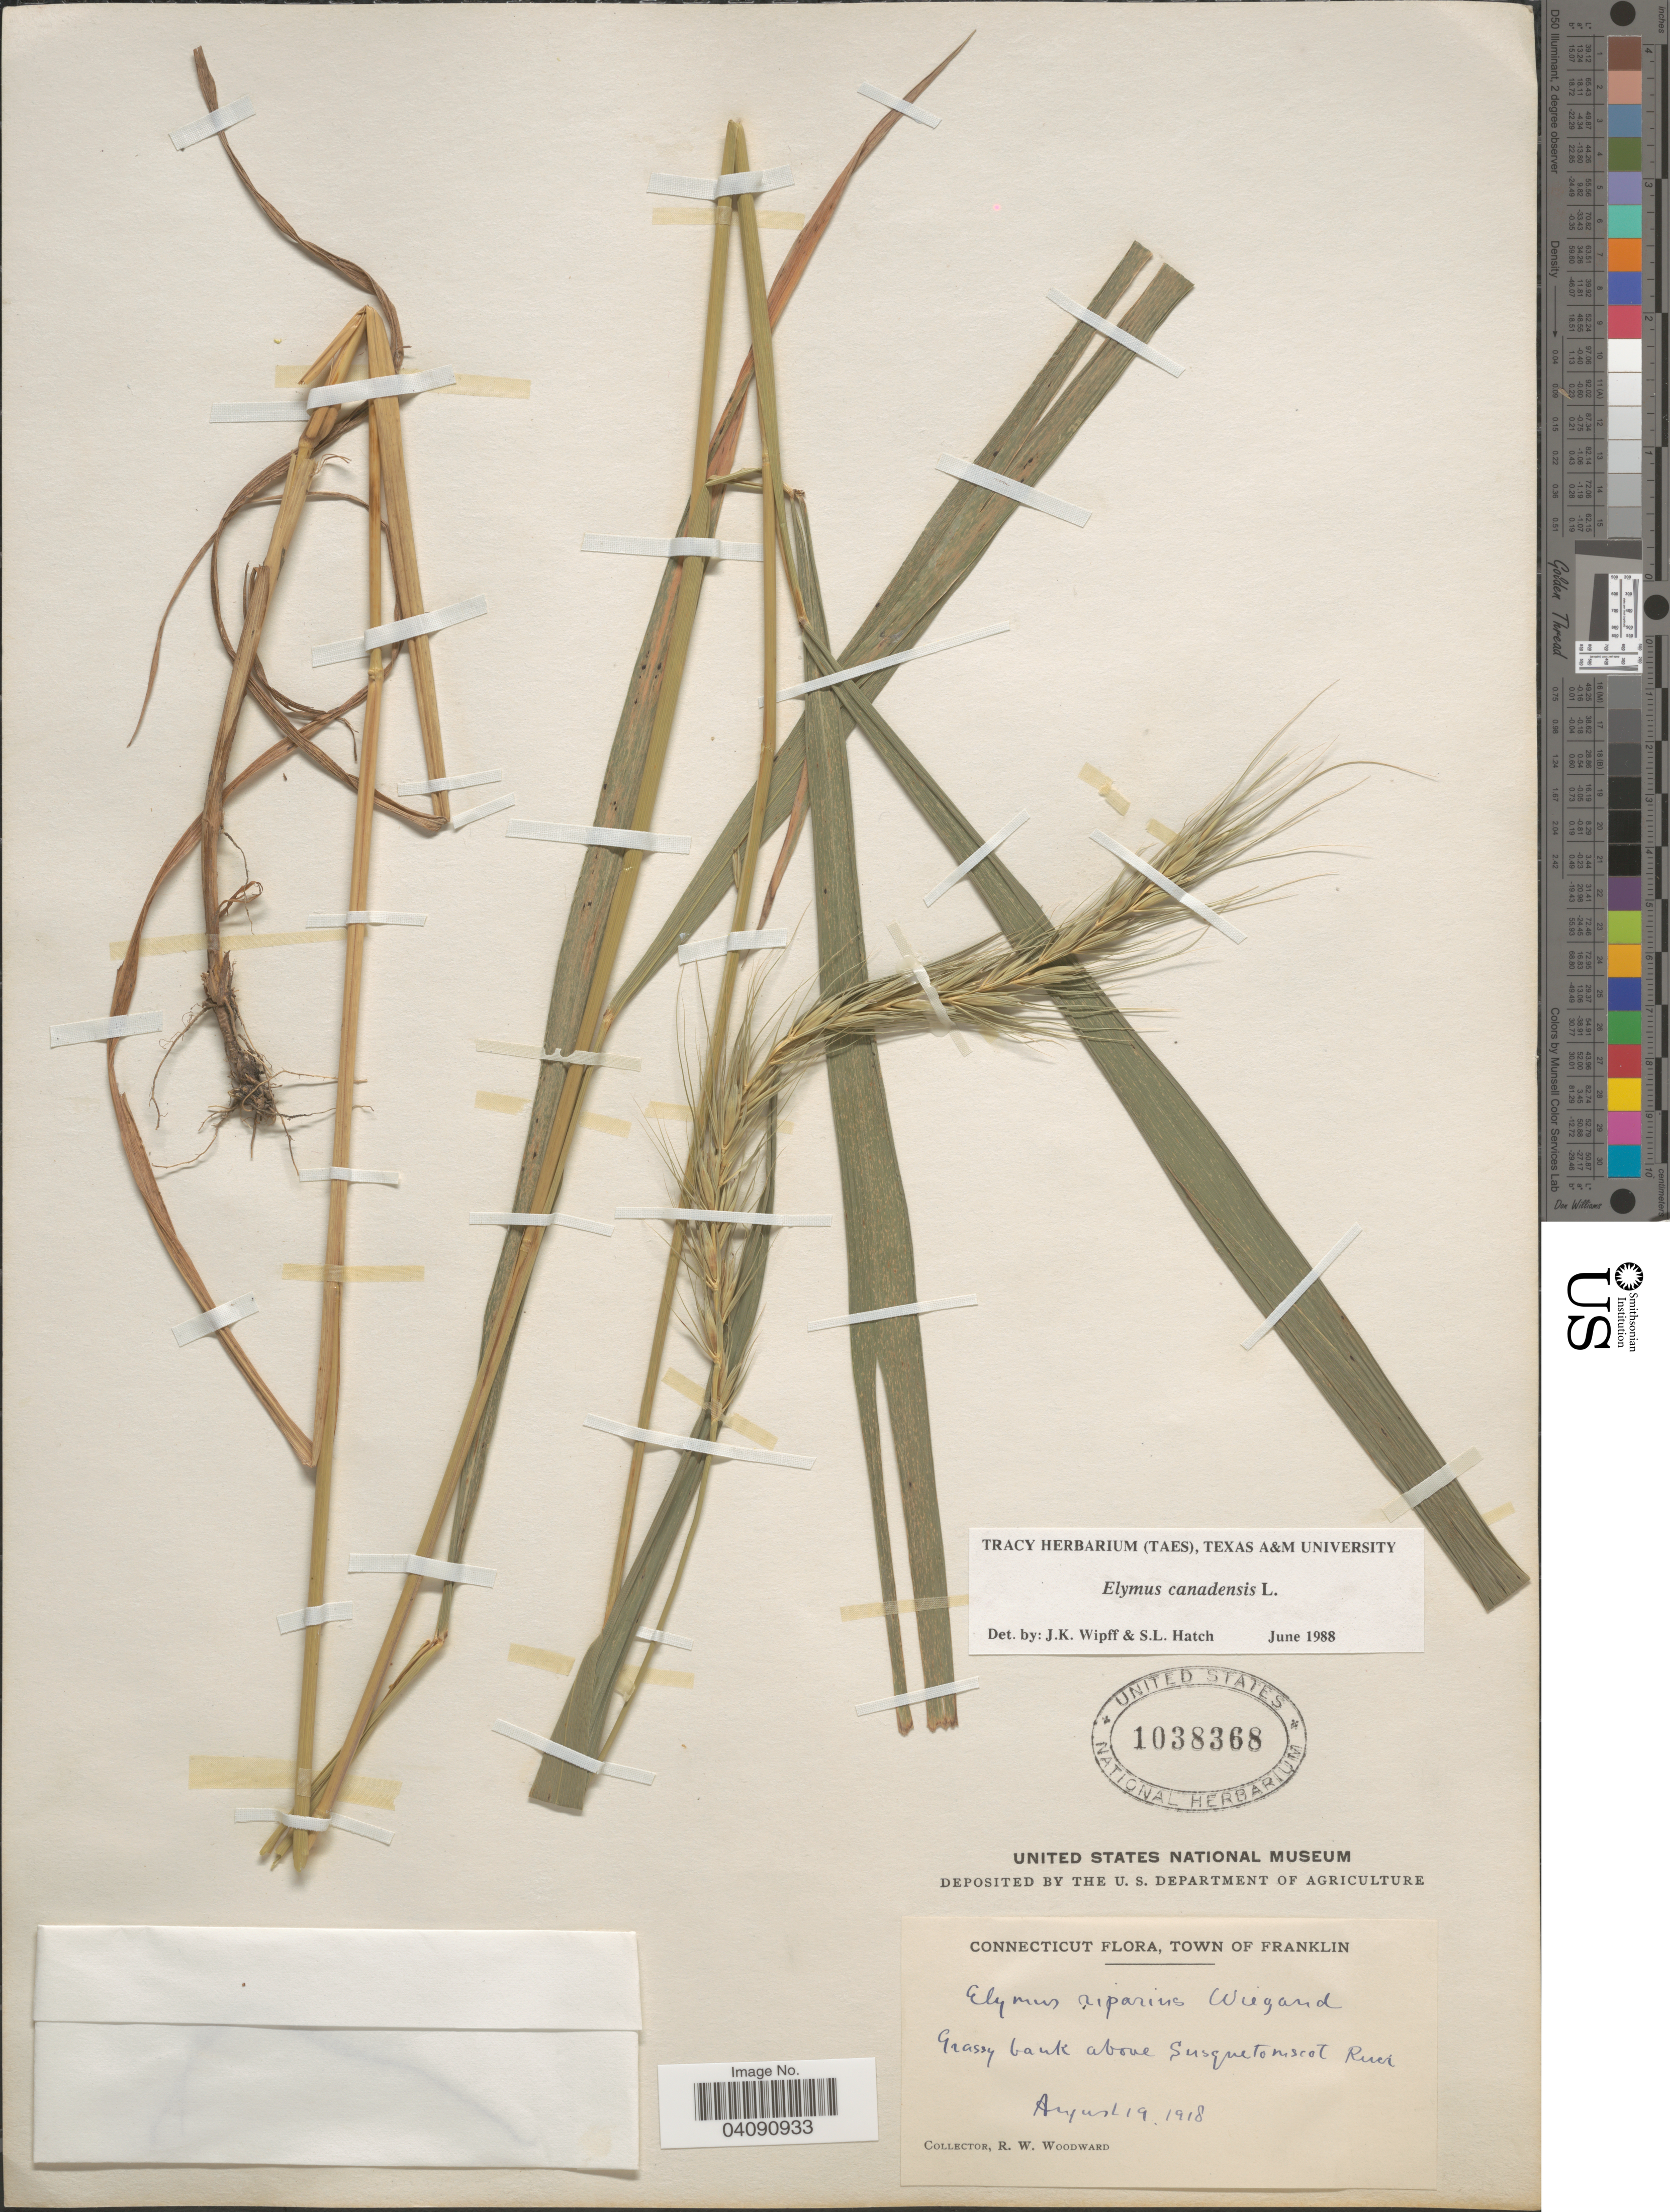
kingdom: Plantae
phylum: Tracheophyta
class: Liliopsida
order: Poales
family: Poaceae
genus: Elymus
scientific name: Elymus canadensis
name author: L.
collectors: R. Woodward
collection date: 1918-08-19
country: United States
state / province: Connecticut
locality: Grassy bank above Susquetomscot River.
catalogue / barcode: US 1038368